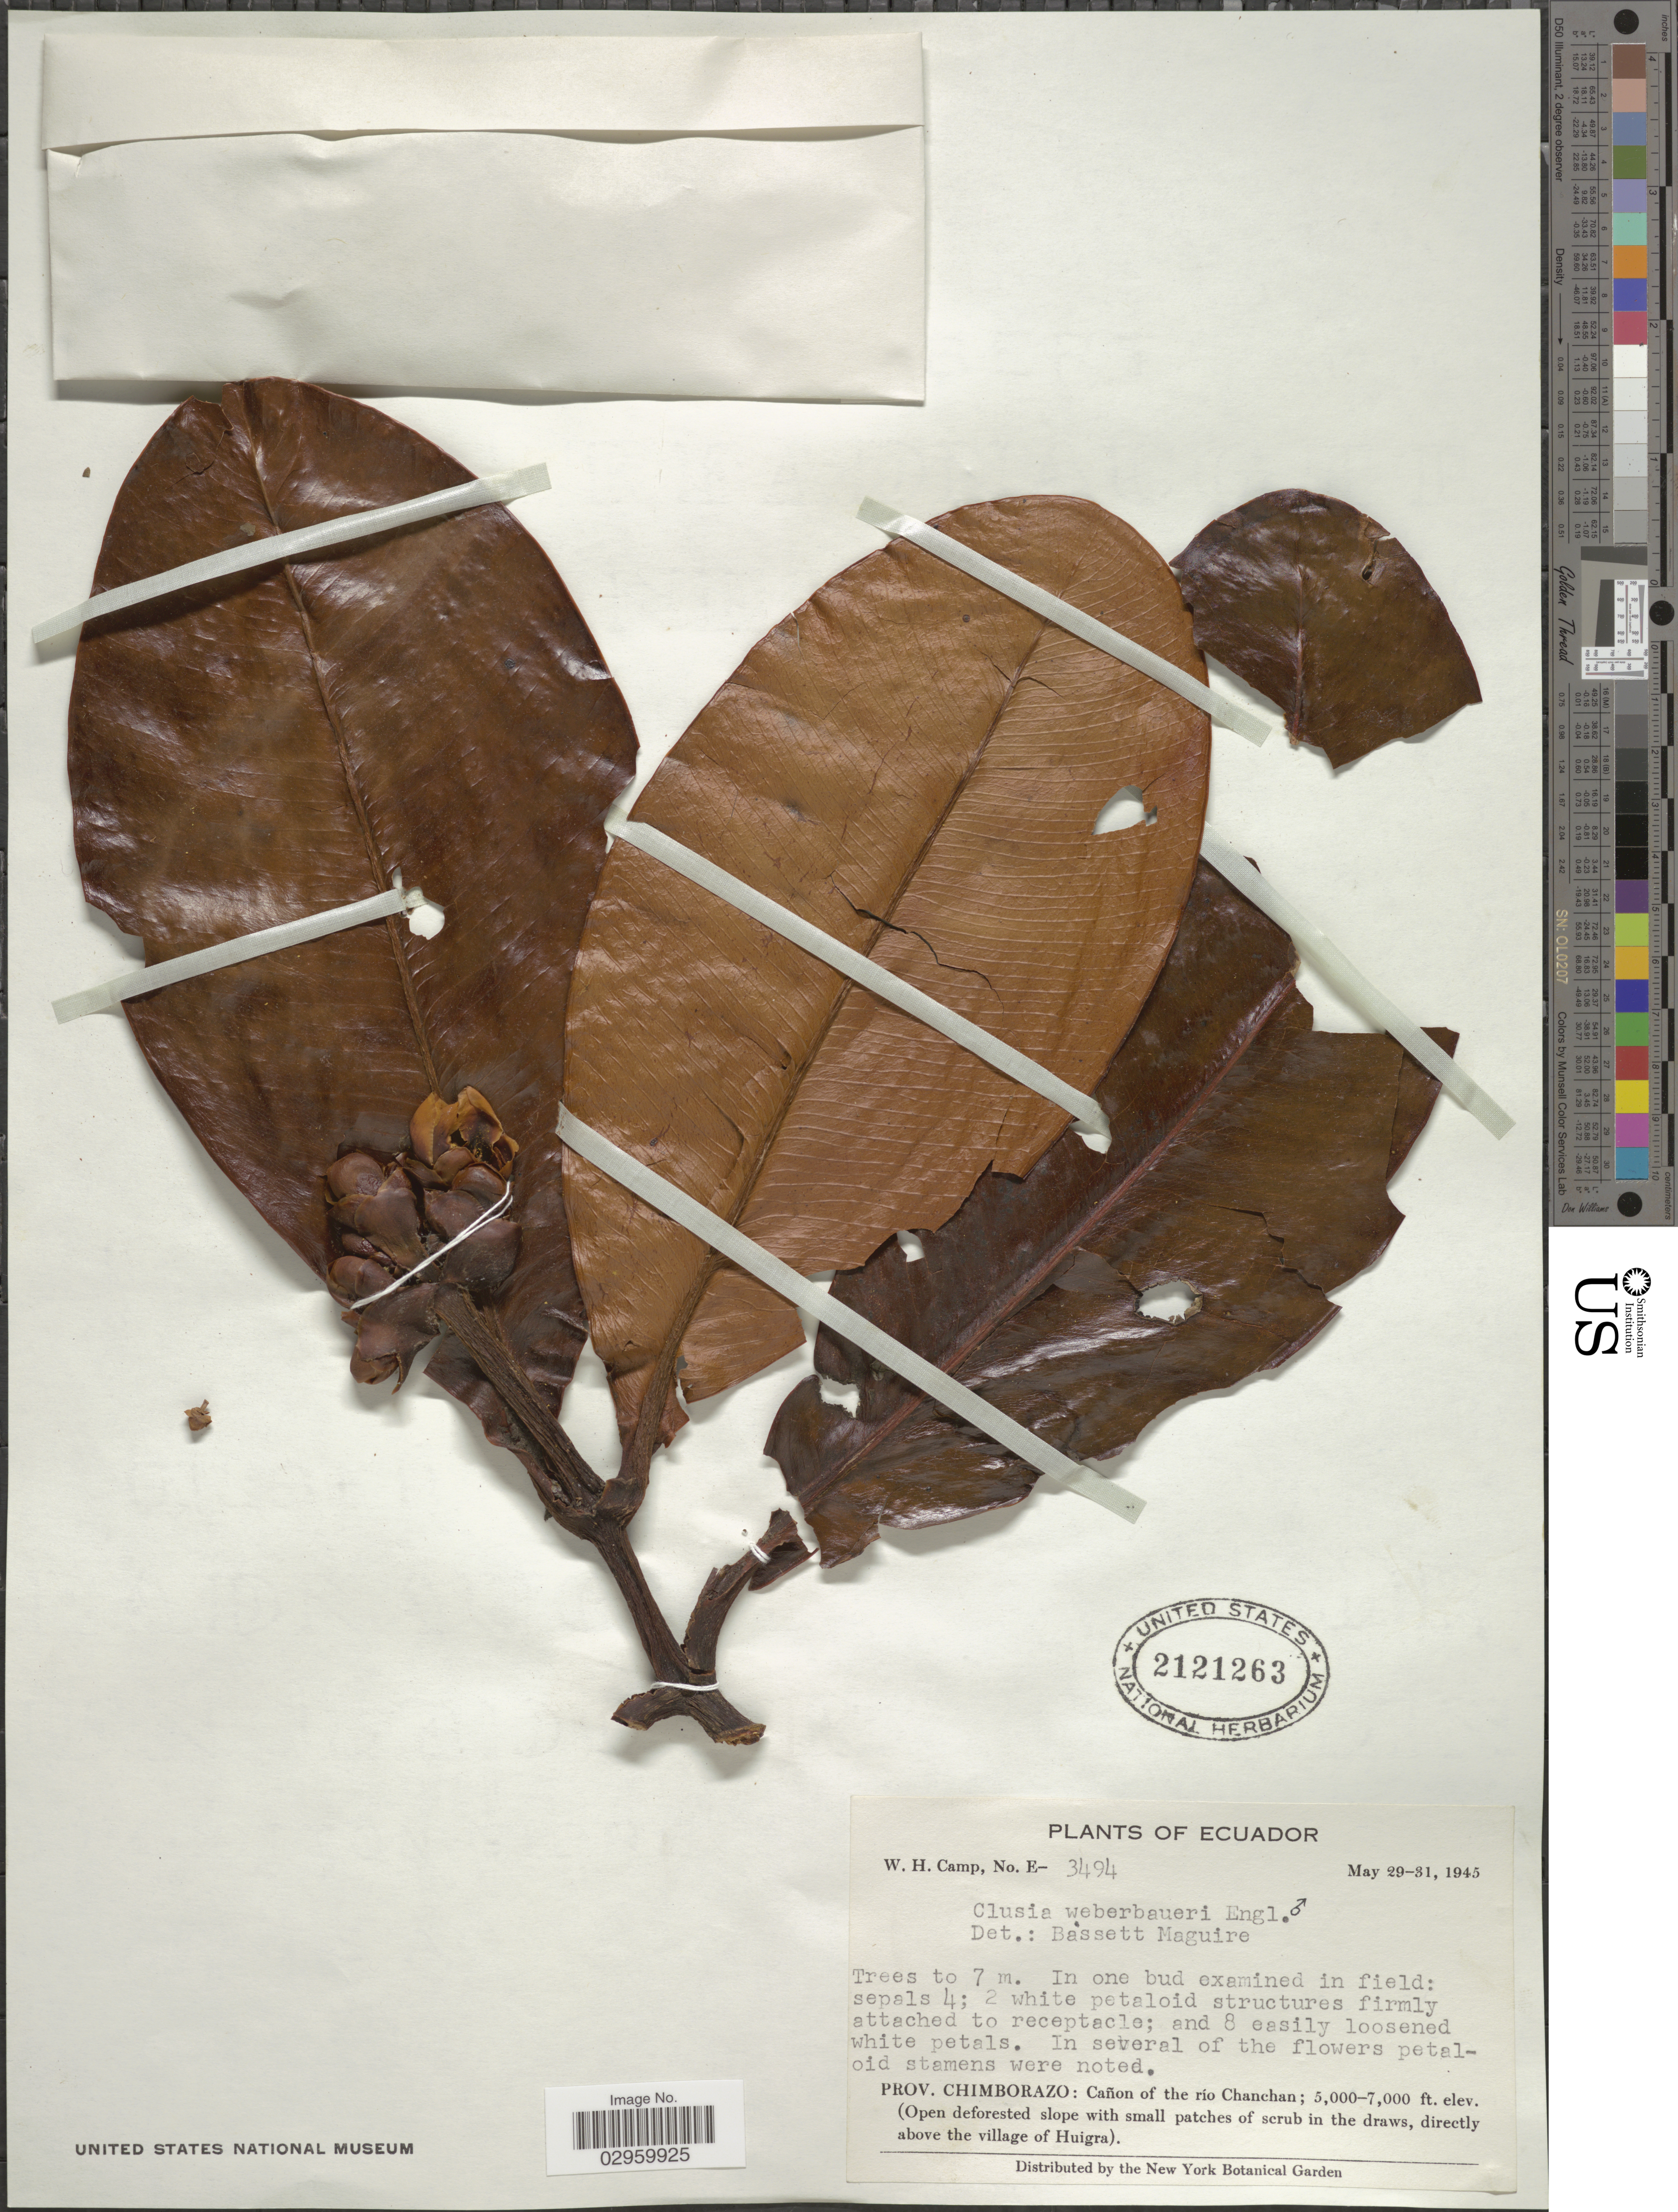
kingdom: Plantae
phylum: Tracheophyta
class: Magnoliopsida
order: Malpighiales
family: Clusiaceae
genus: Clusia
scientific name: Clusia weberbaueri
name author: Engl.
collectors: W. H. Camp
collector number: E-3494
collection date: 1945-05-29/1945-05-31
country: Ecuador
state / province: Chimborazo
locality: Cañon of the río Chanchan, (Open deforested slope with small patches of scub in the draws, directly above the village of Huigra).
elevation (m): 1524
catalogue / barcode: US 2121263